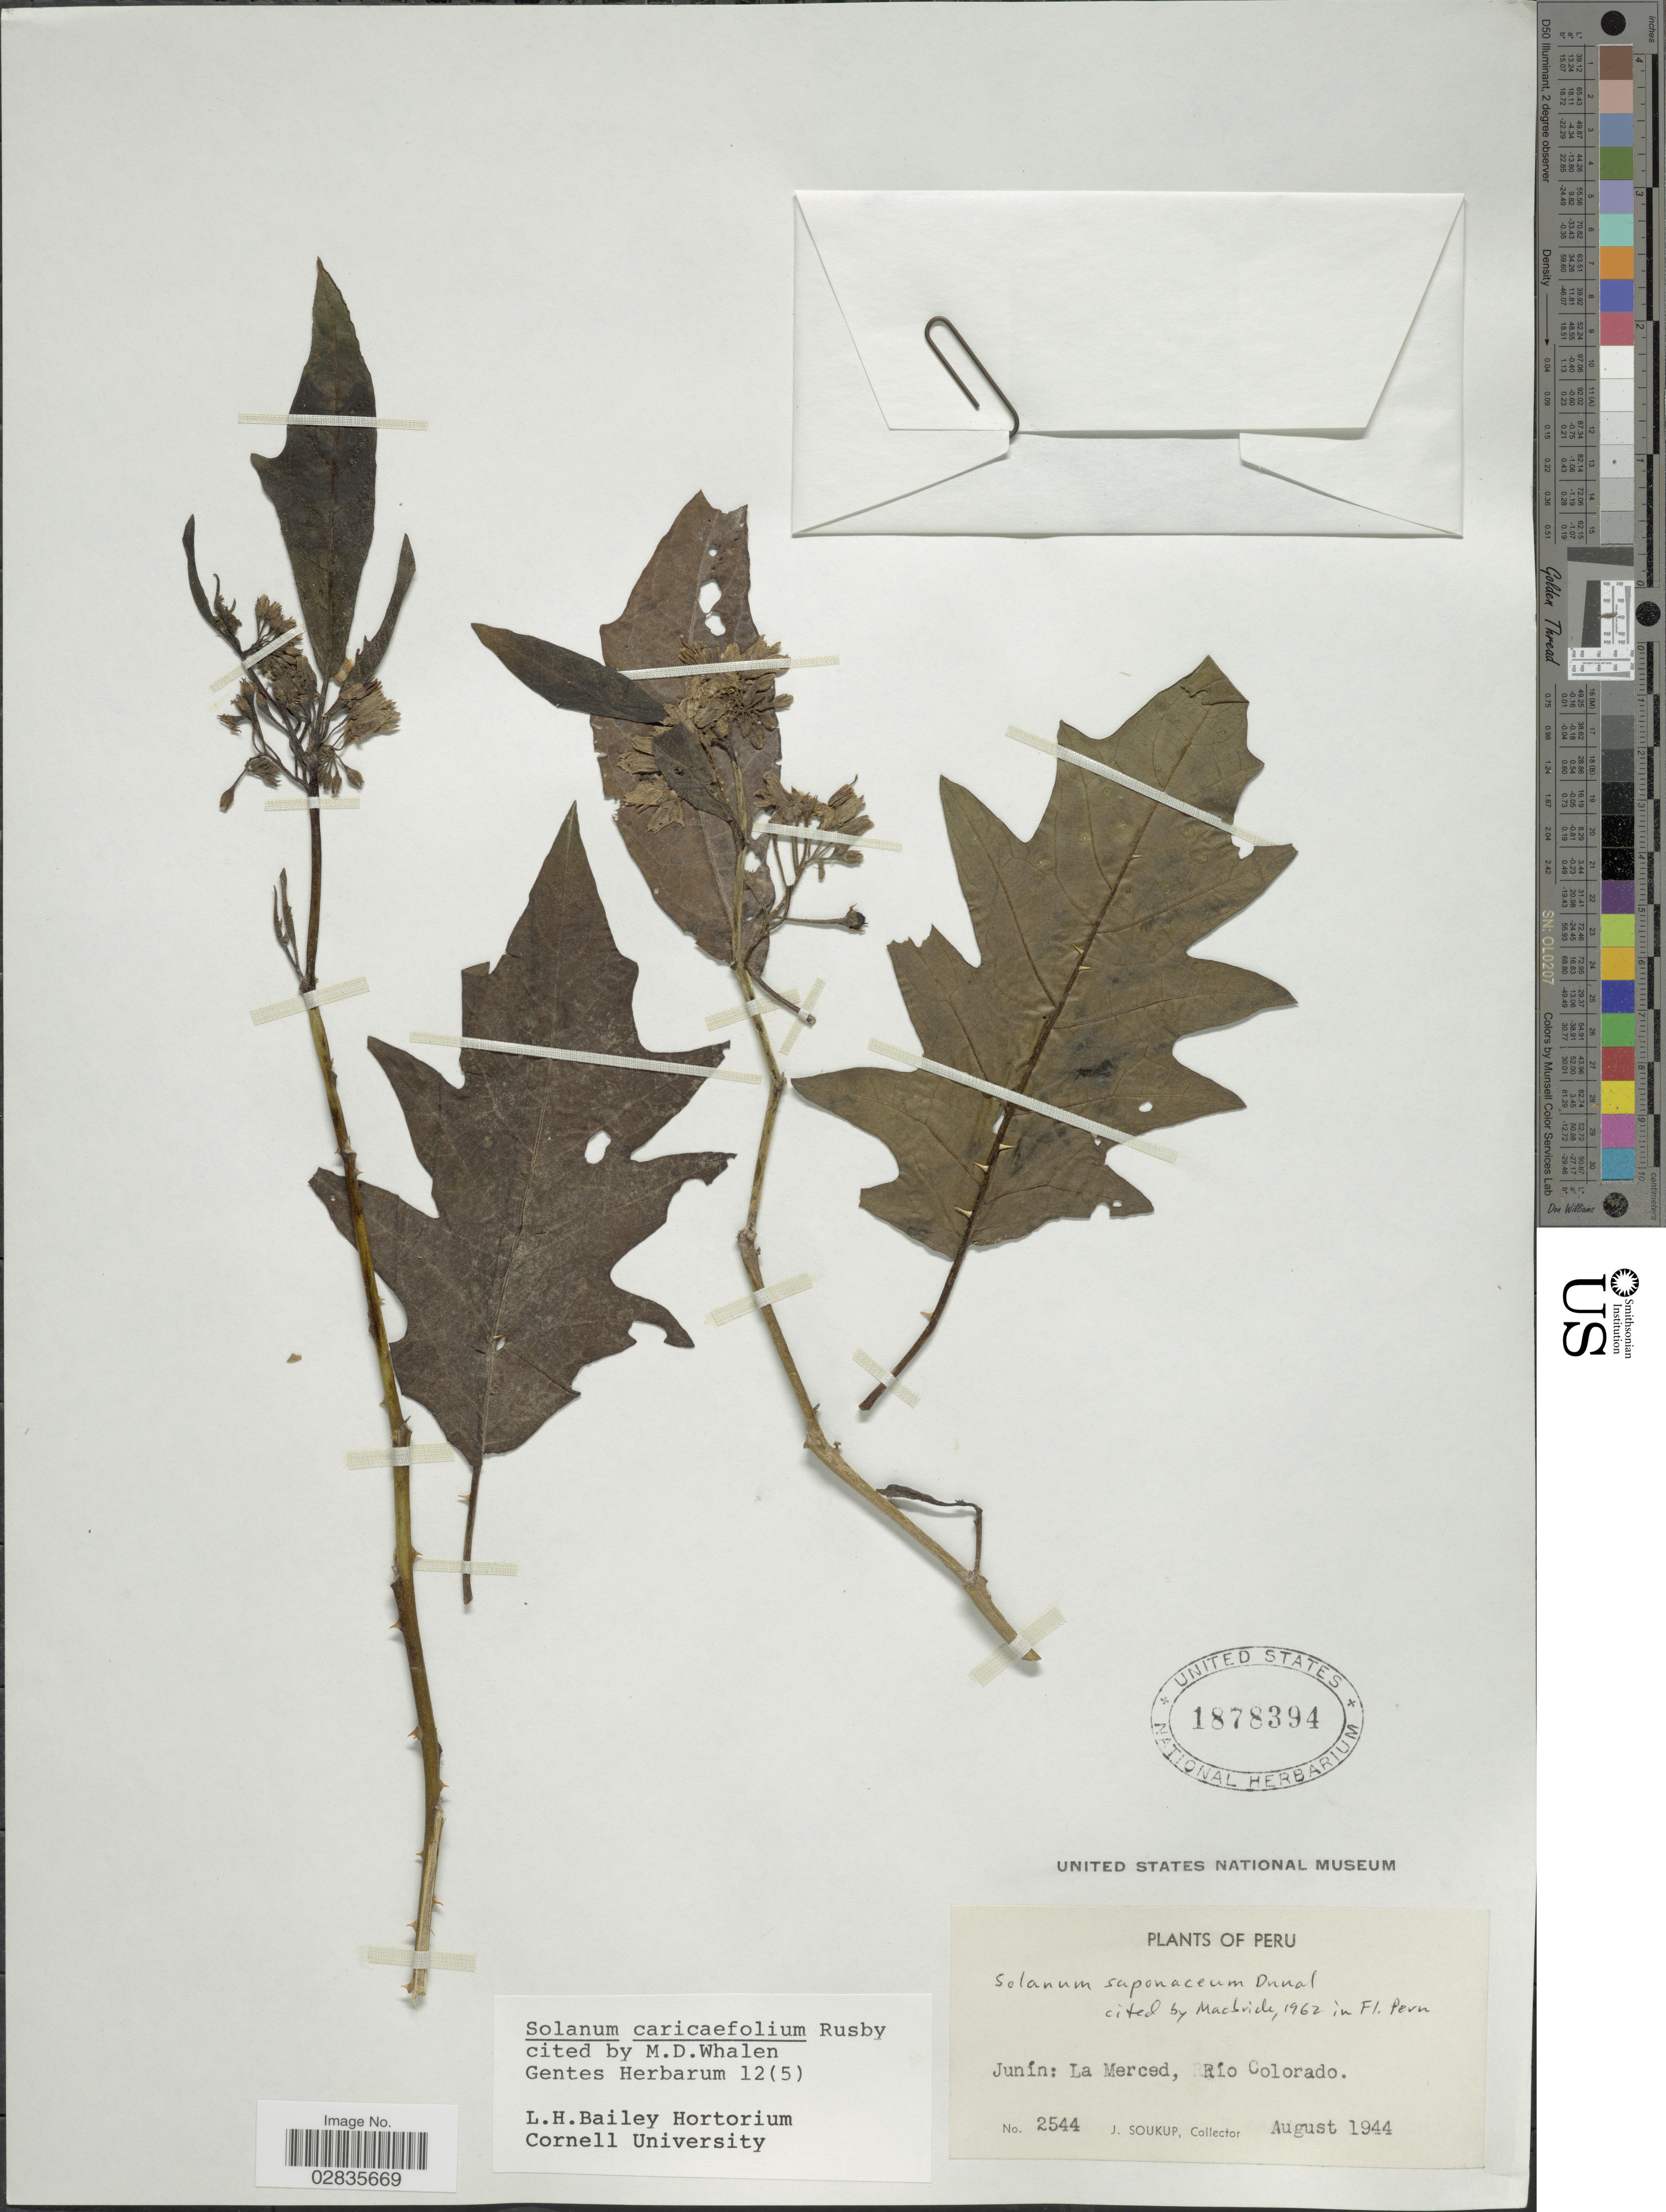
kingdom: Plantae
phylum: Tracheophyta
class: Magnoliopsida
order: Solanales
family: Solanaceae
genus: Solanum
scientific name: Solanum caricaefolium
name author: Rusby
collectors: J. Soukup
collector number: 2544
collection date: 1944-08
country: Peru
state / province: Junín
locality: La Merced, Río Colorado.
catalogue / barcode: US 1878394